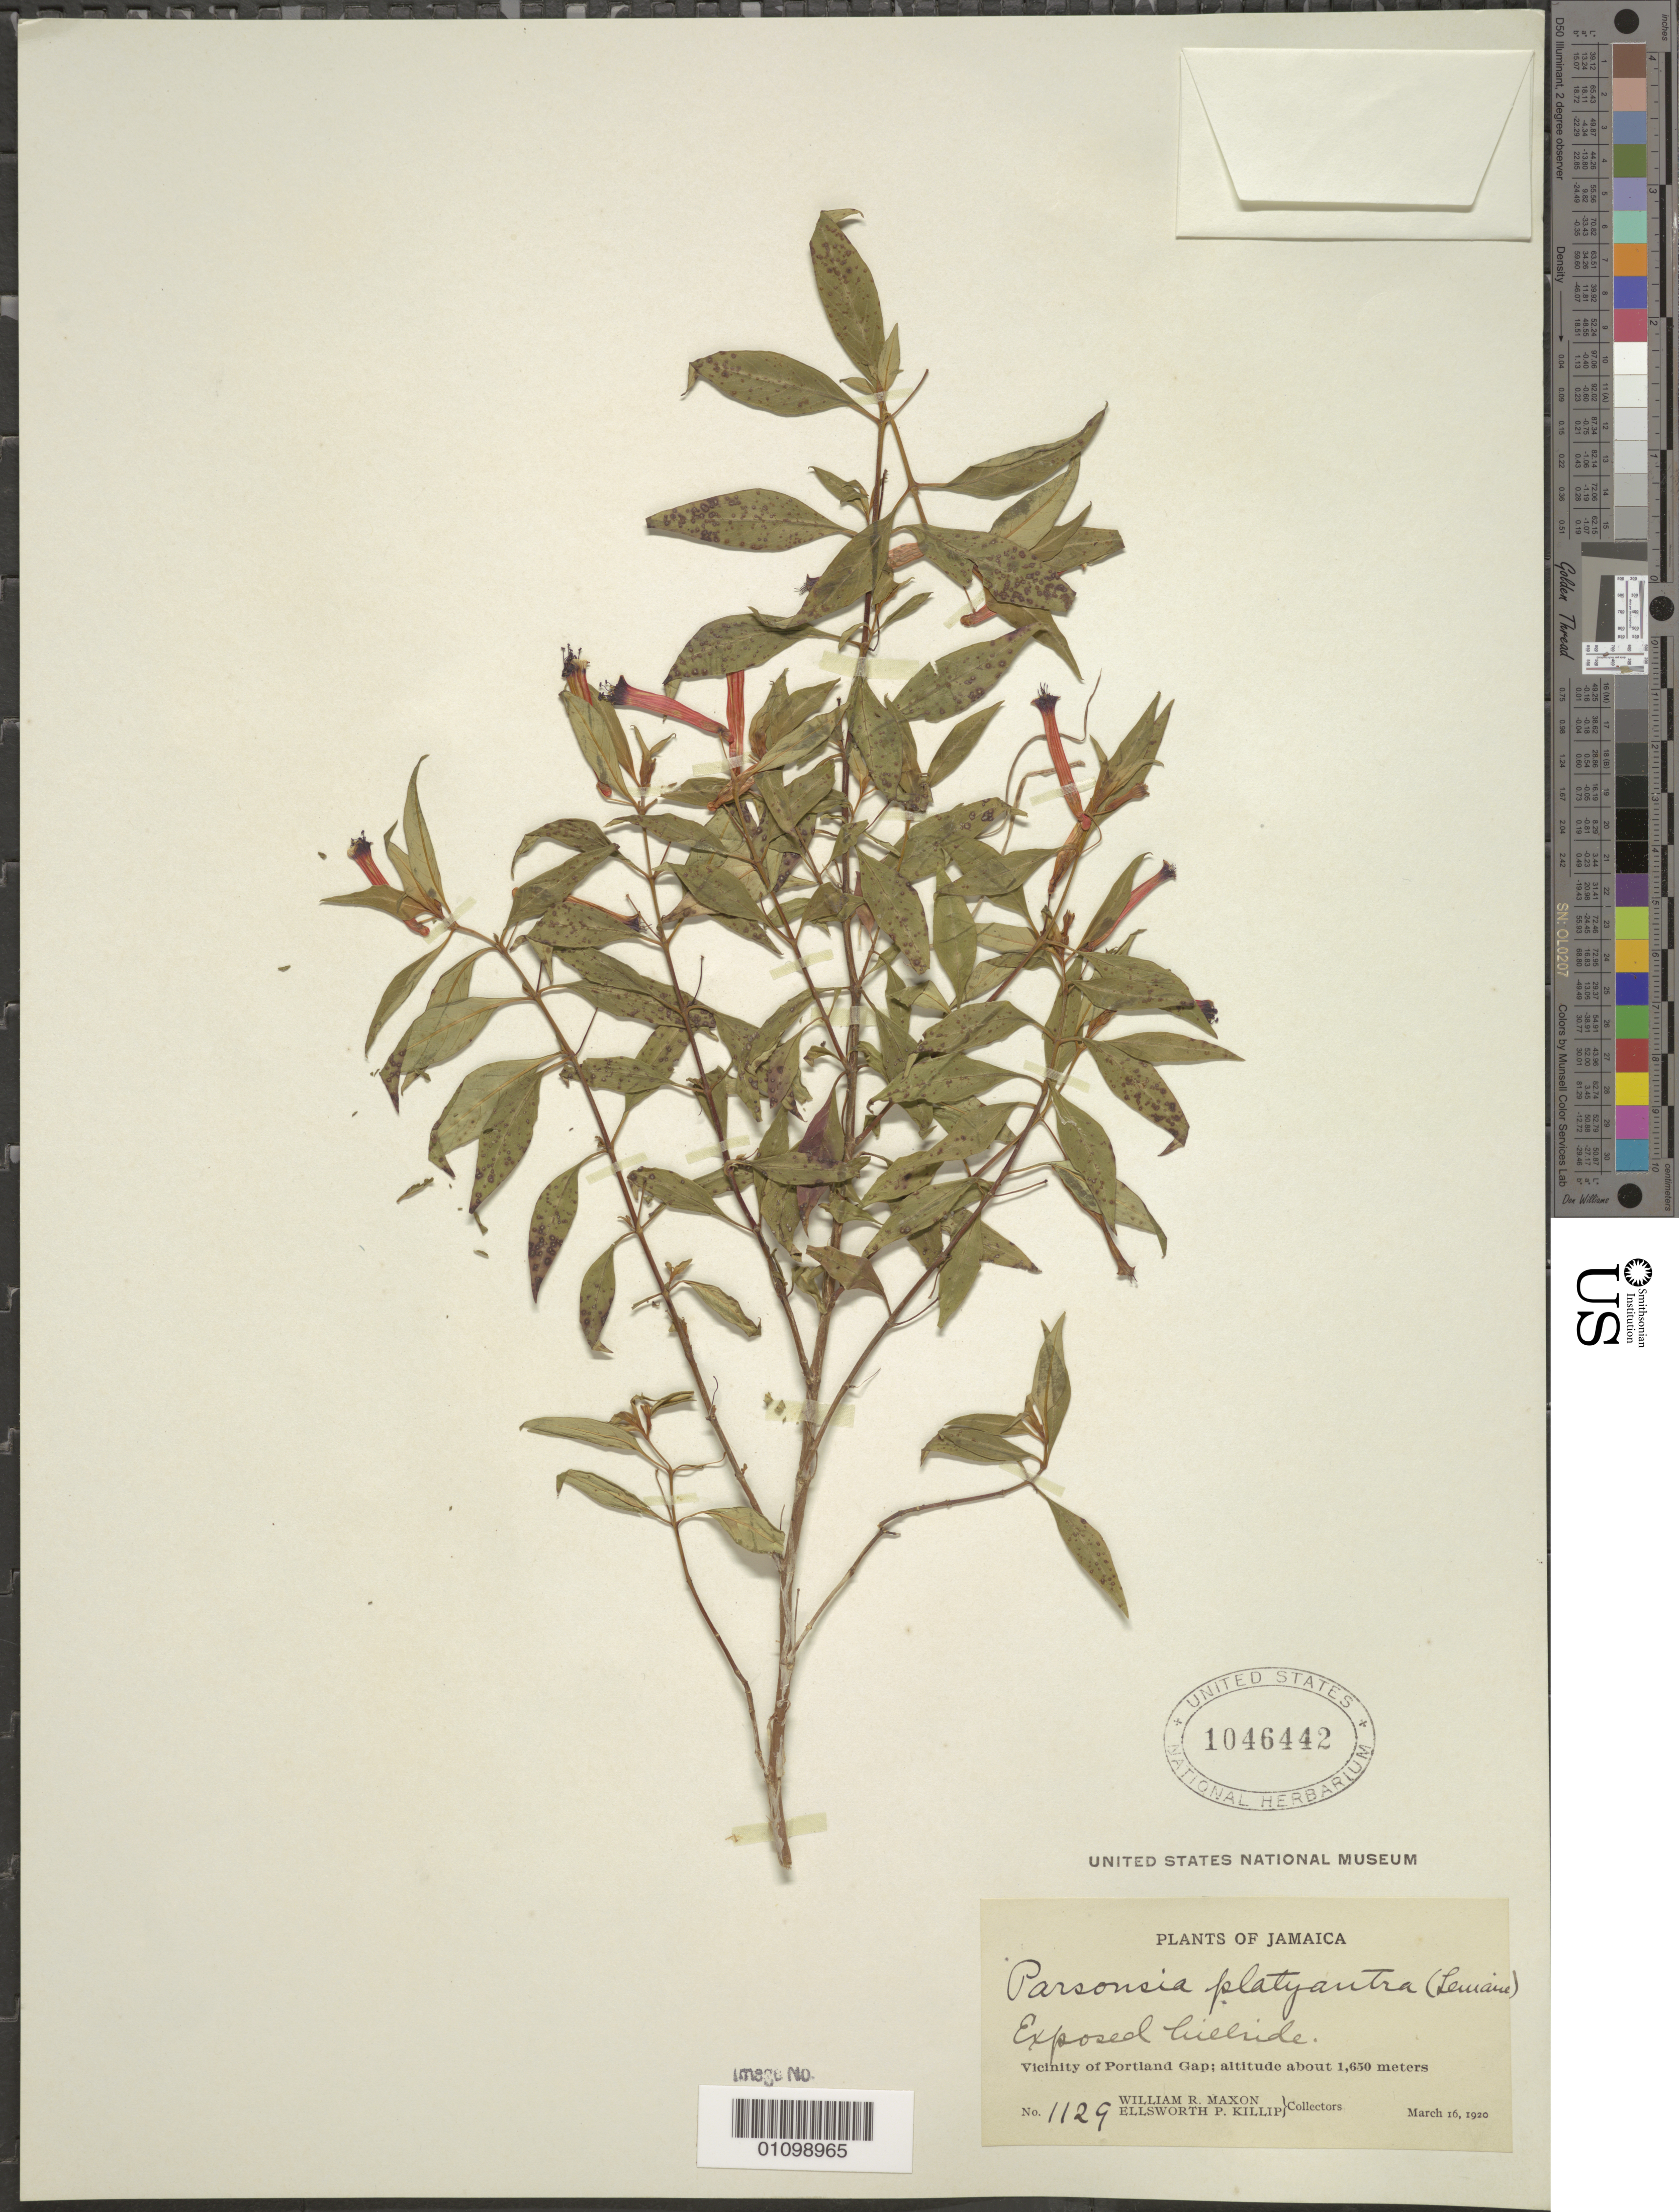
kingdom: Plantae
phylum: Tracheophyta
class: Magnoliopsida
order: Myrtales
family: Lythraceae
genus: Cuphea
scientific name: Cuphea platycentra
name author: Lem.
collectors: W. R. Maxon & E. P. Killip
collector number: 1129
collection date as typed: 16 Mar 1920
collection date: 1920-03-16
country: Jamaica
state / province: Portland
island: Jamaica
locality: Vicinity of Portland Gap. Exposed hillside.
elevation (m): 1650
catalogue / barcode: US 1046442